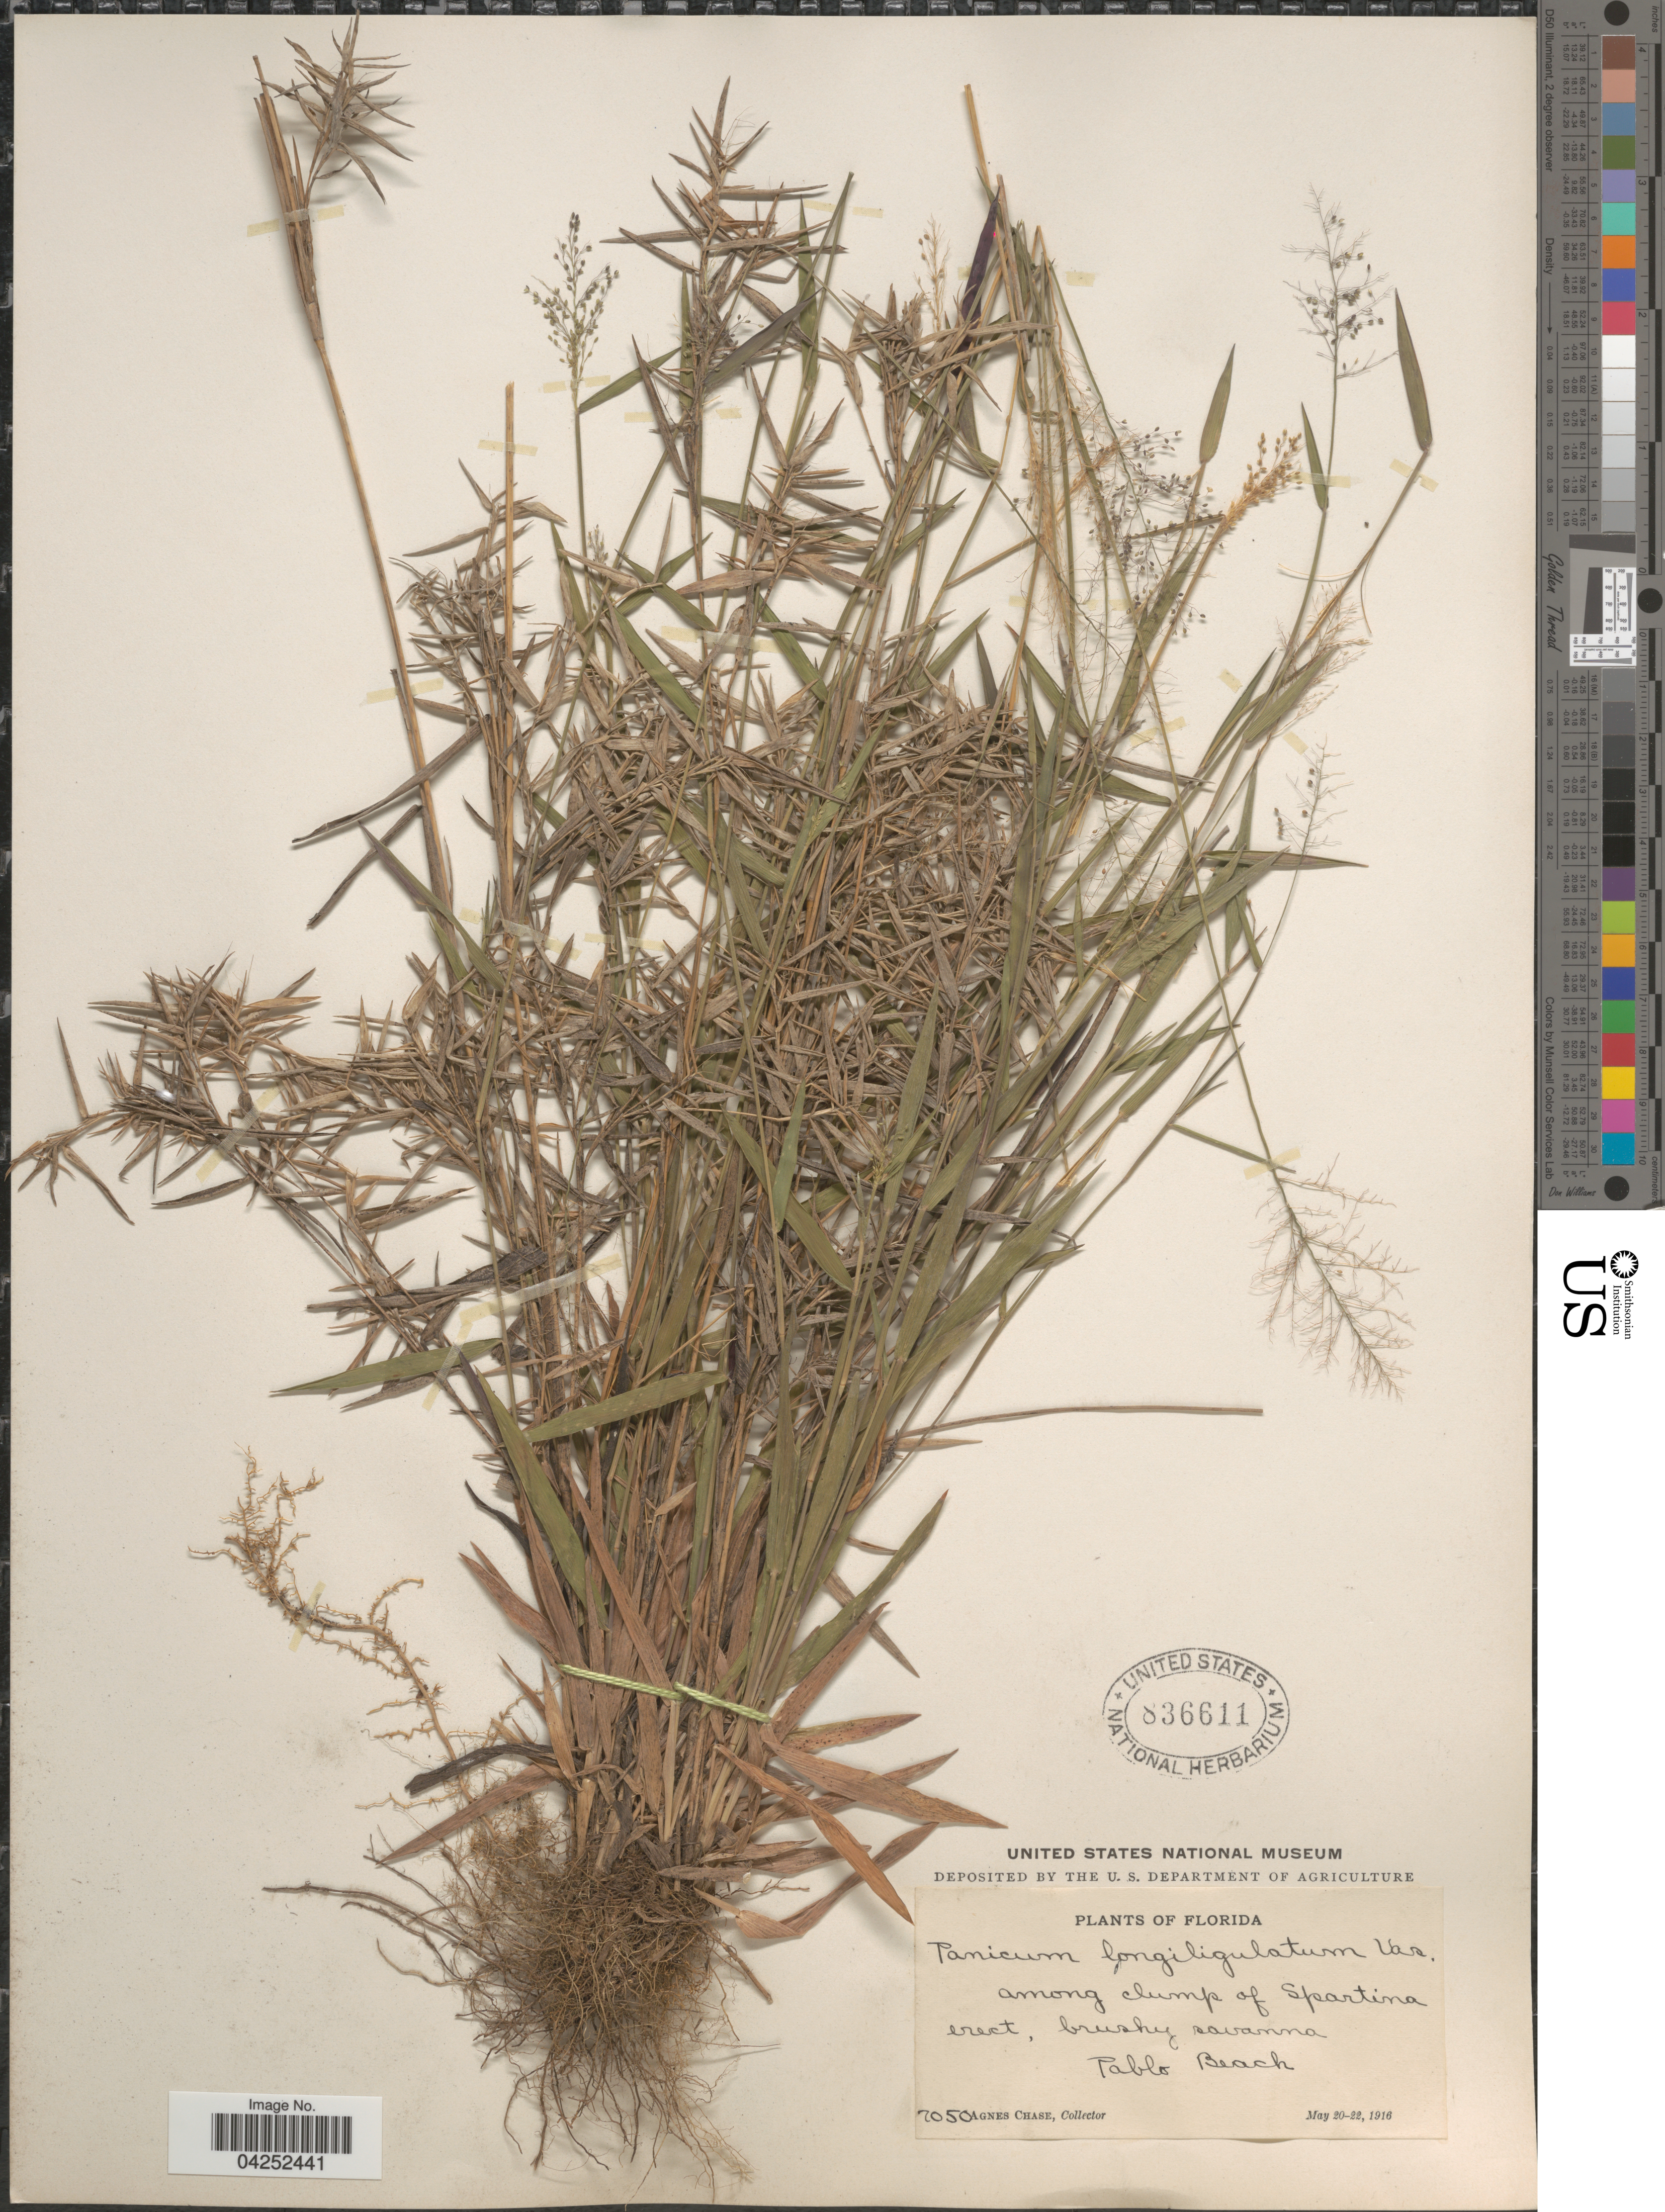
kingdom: Plantae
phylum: Tracheophyta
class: Liliopsida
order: Poales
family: Poaceae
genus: Dichanthelium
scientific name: Dichanthelium bicknellii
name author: (Nash) LeBlond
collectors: A. Chase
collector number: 7050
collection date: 1916-05-20/1916-05-22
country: United States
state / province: Florida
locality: Pablo Beach.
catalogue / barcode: US 836611